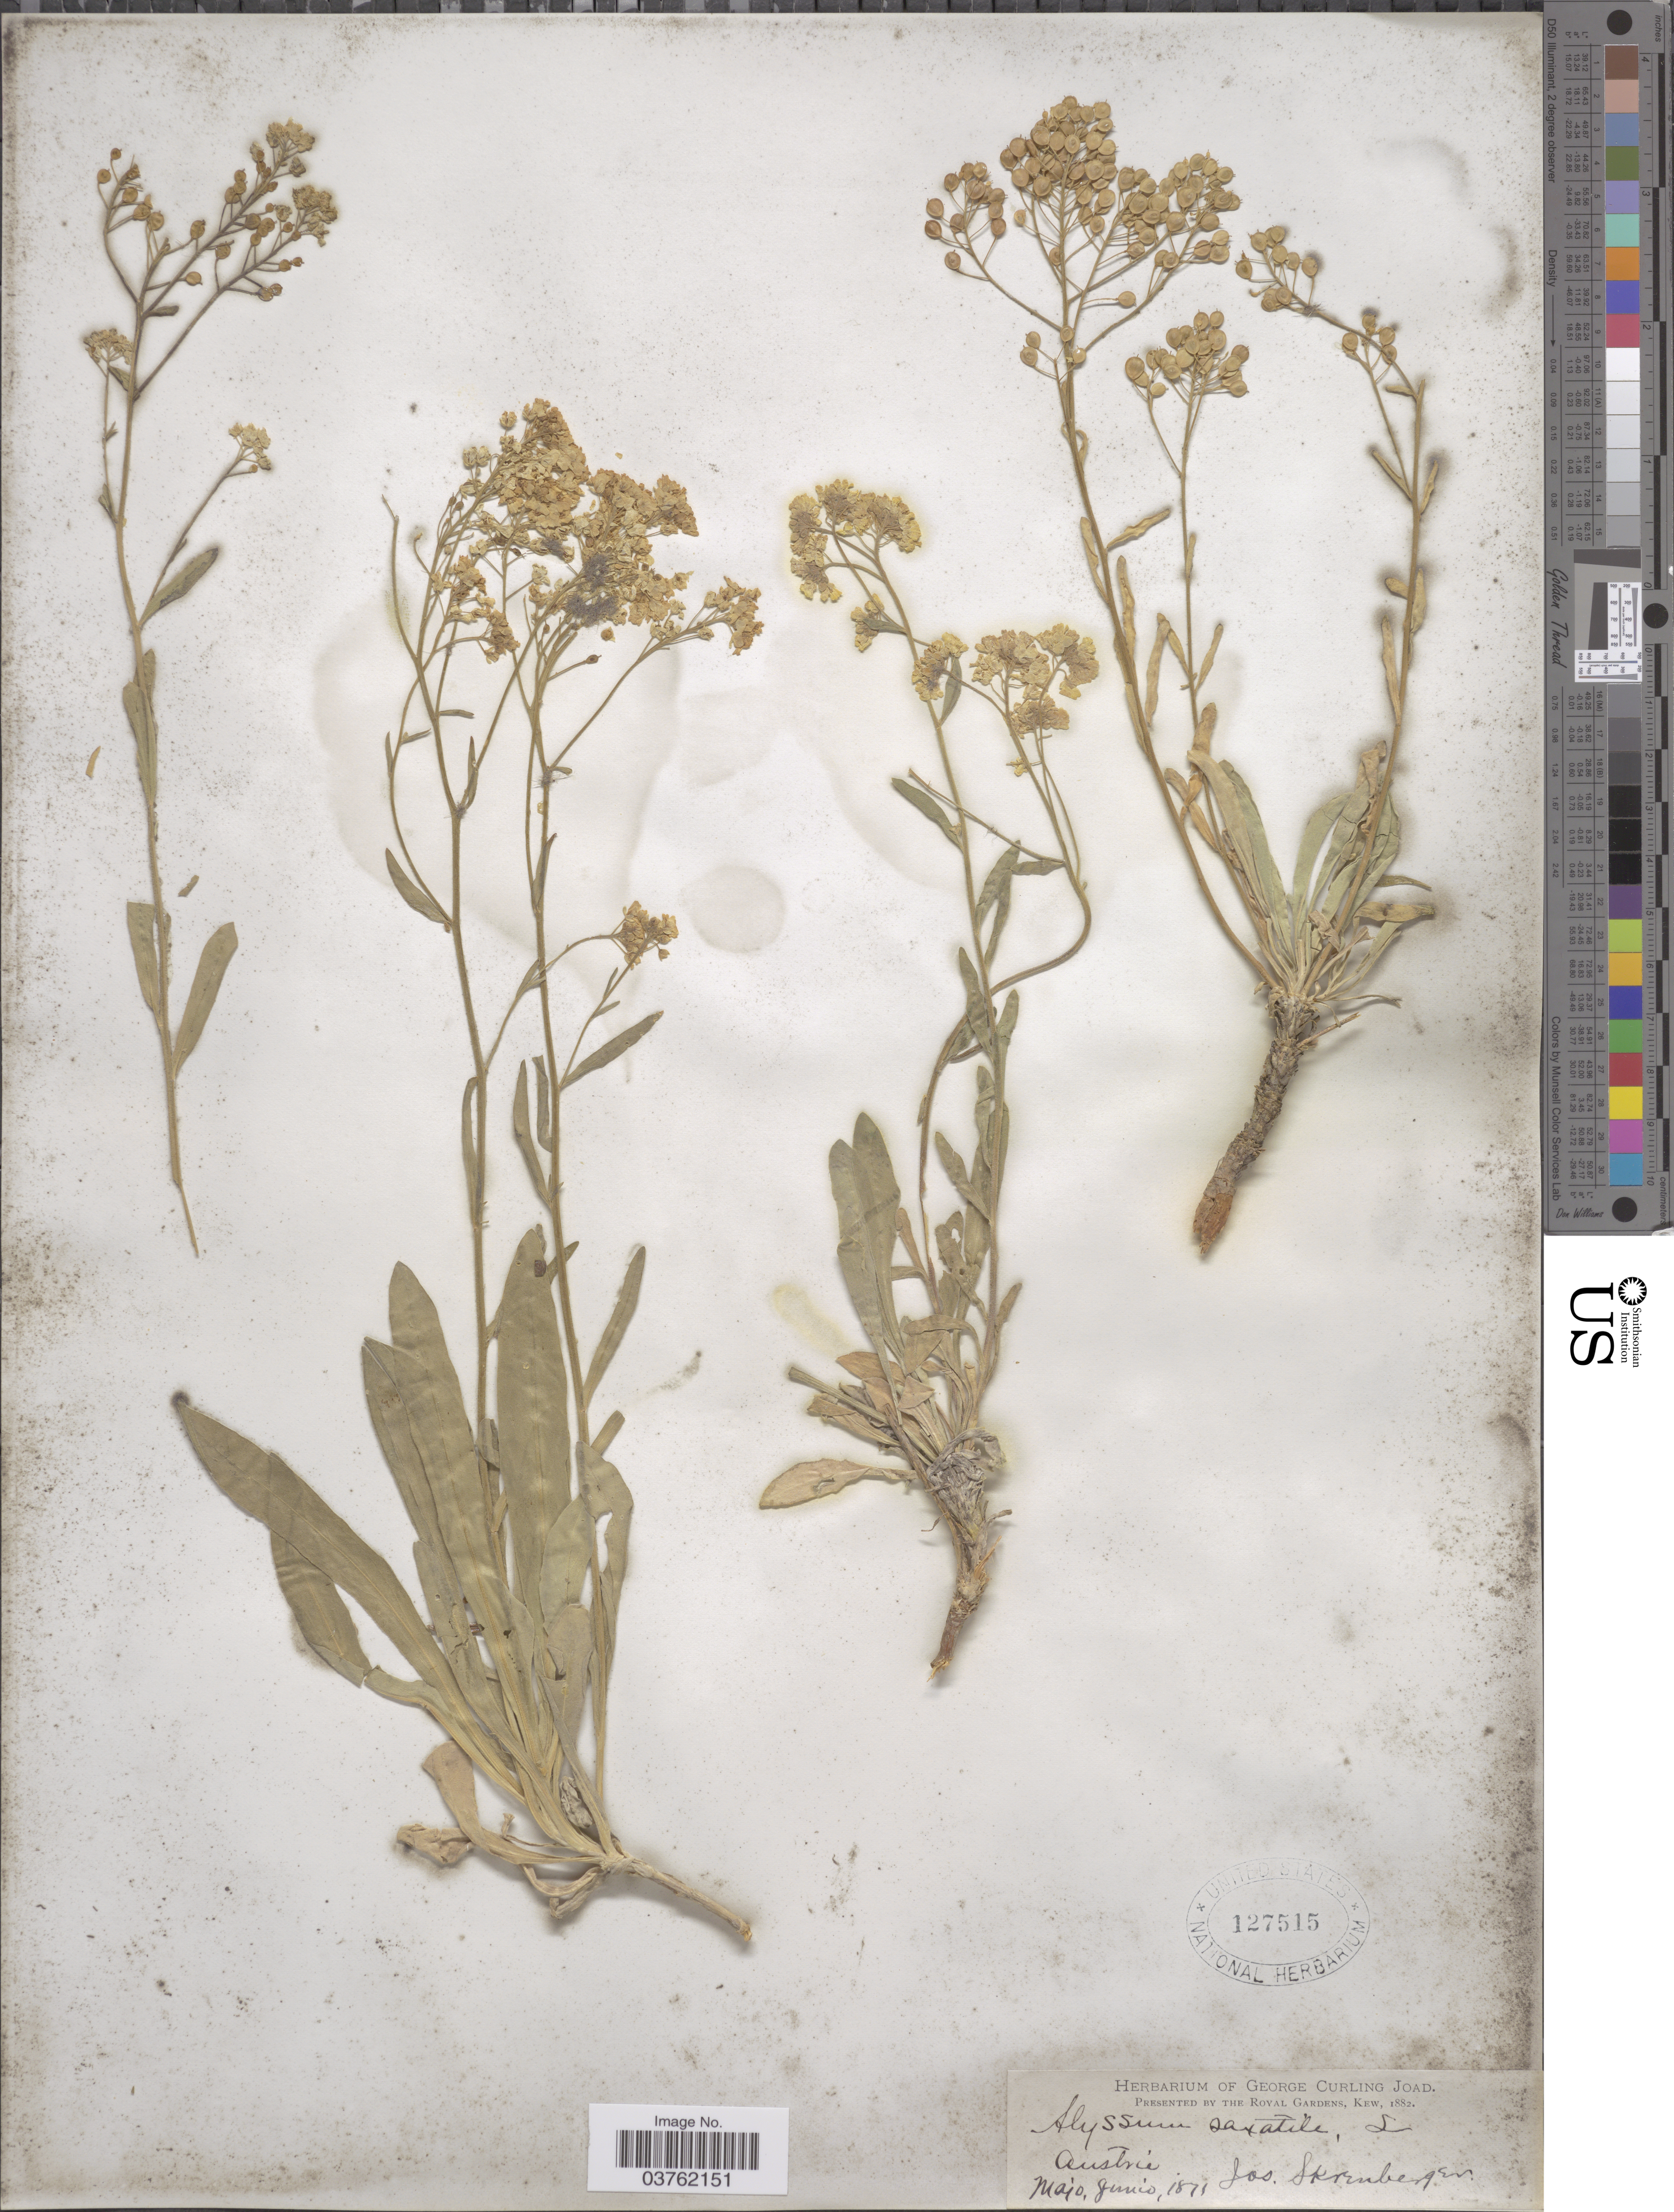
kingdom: Plantae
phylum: Tracheophyta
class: Magnoliopsida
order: Brassicales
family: Brassicaceae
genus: Alyssum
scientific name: Alyssum saxatile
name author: L.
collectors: J. Skrenberger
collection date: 1871-05/1871-06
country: Austria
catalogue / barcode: US 127515